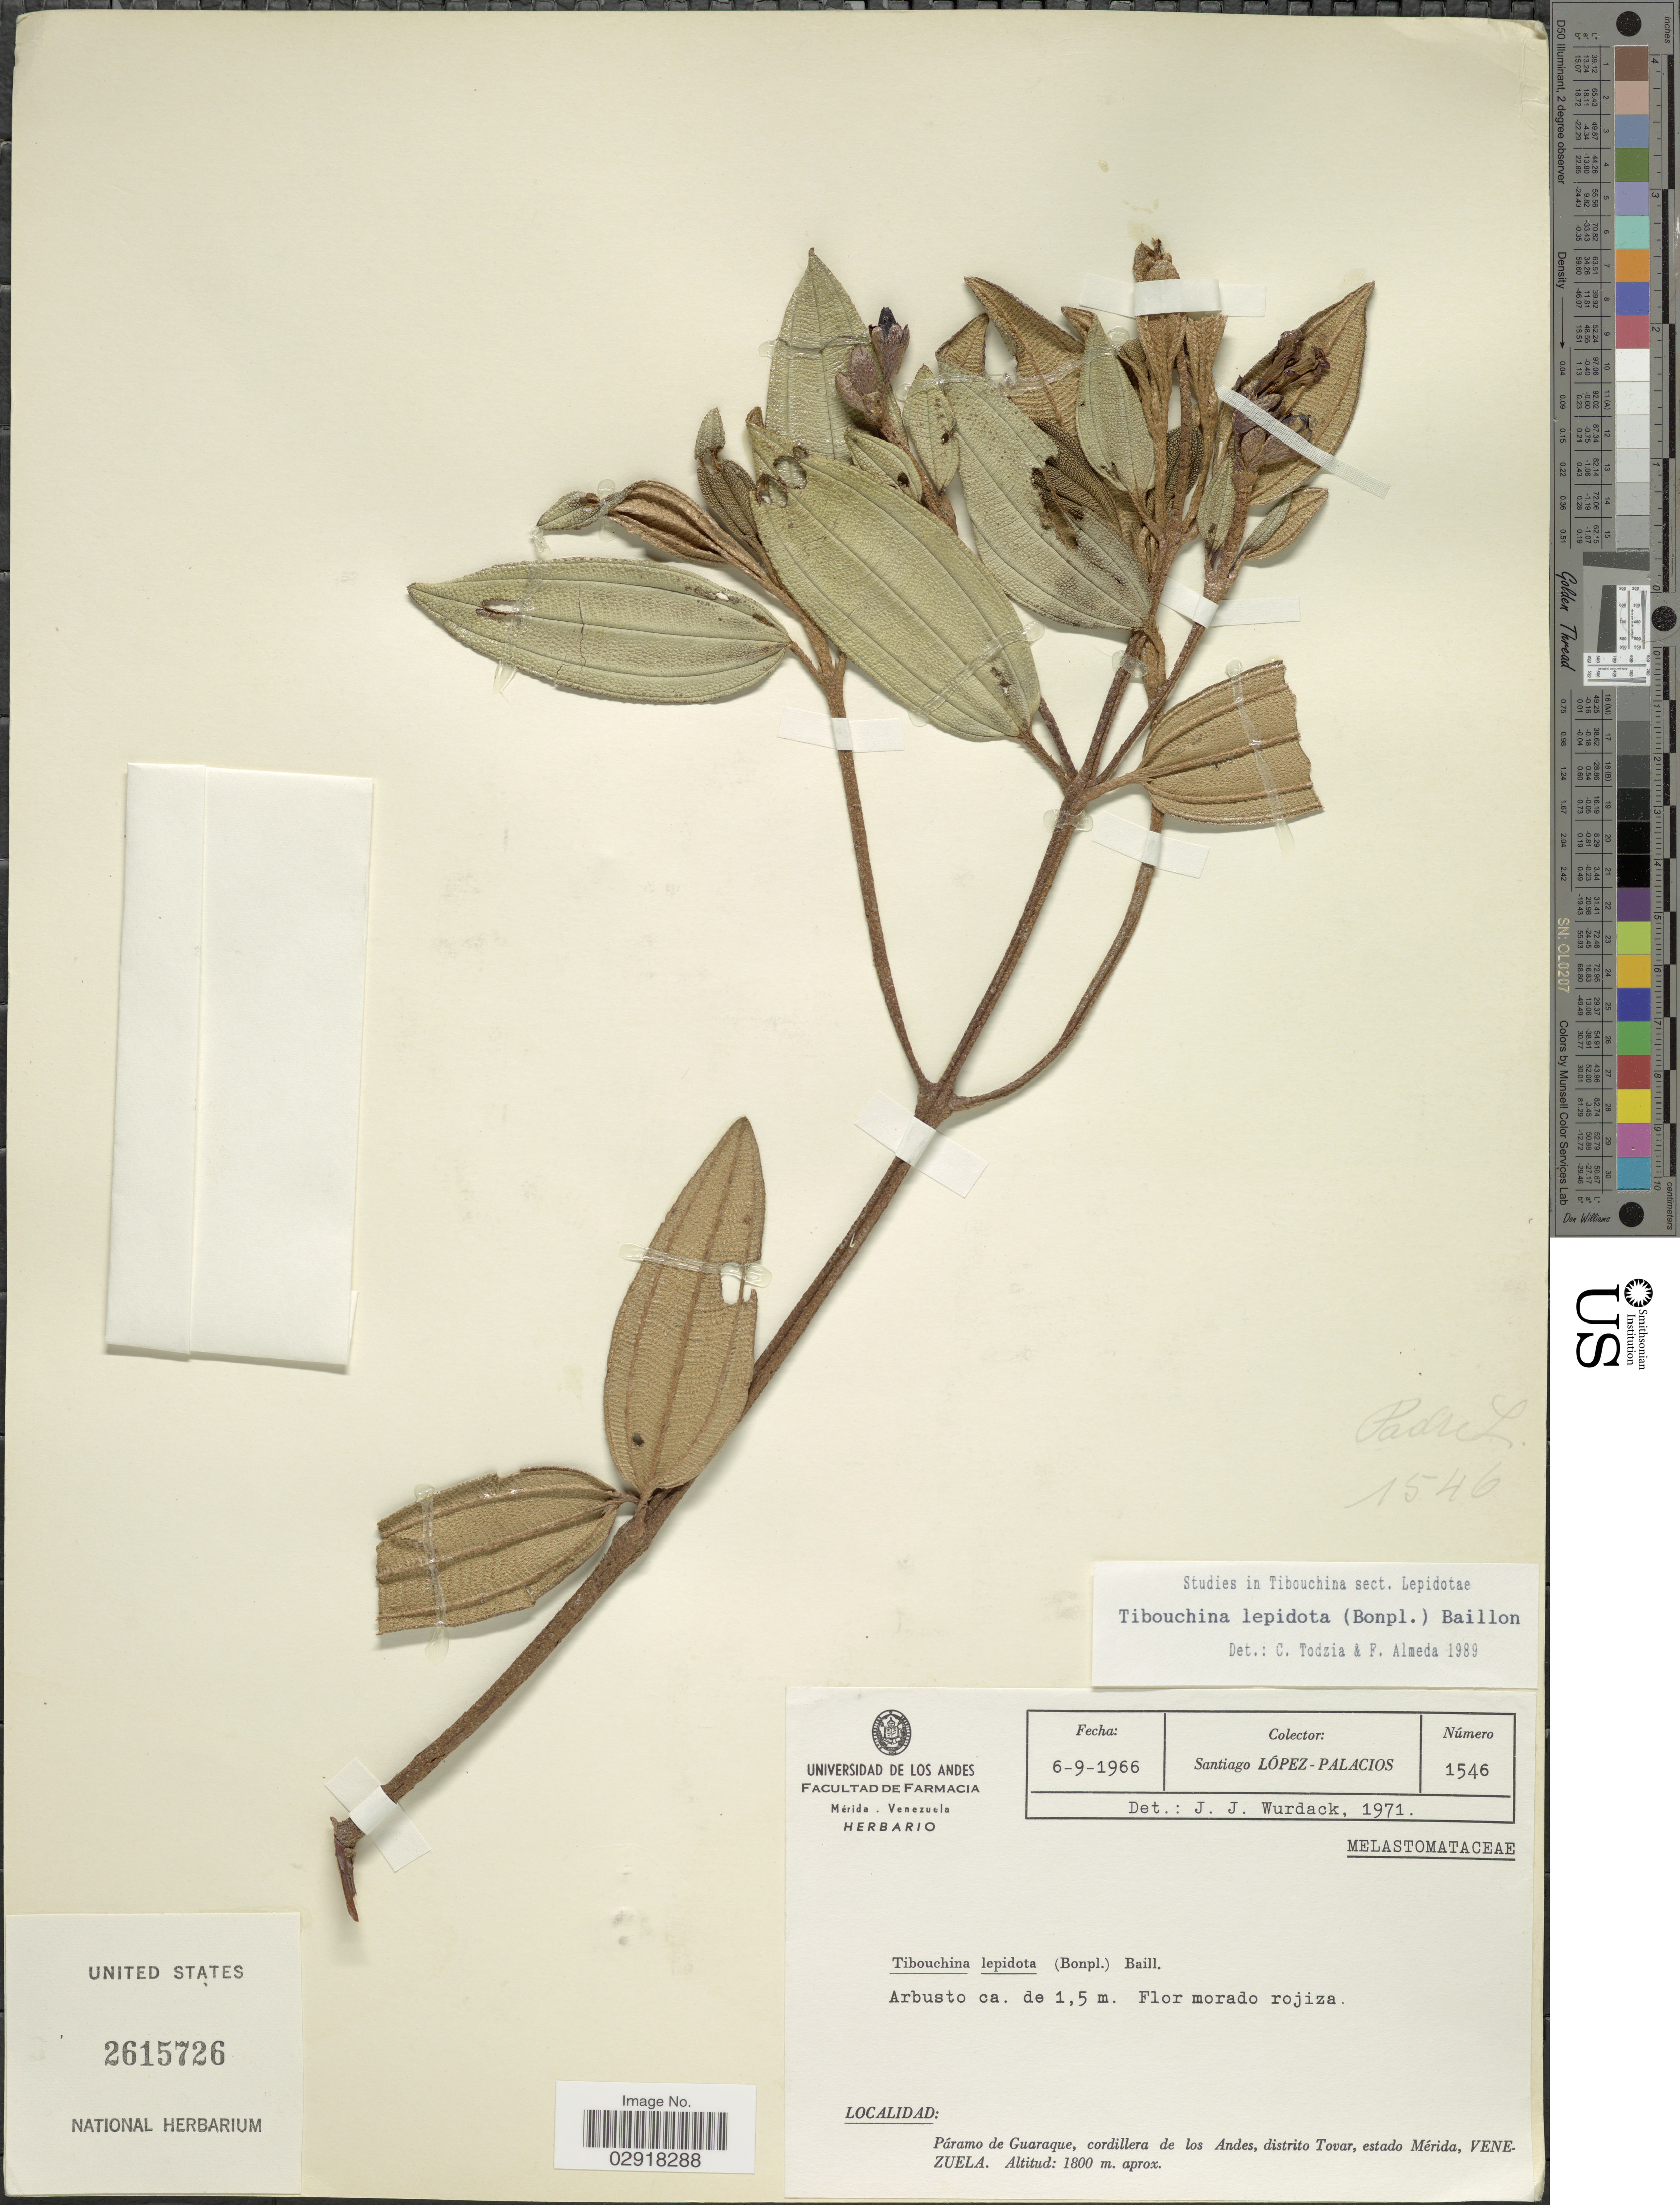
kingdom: Plantae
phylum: Tracheophyta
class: Magnoliopsida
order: Myrtales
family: Melastomataceae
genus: Andesanthus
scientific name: Andesanthus lepidotus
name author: (Humb. & Bonpl.) P.J.F. Guim. & Michelang.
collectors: S. López-Palacios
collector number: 1546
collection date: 1966-09-06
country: Venezuela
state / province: Mérida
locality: Páramo de Guaraque, cordillera de los Andes, distrito Tovar.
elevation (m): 1800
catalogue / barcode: US 2615726